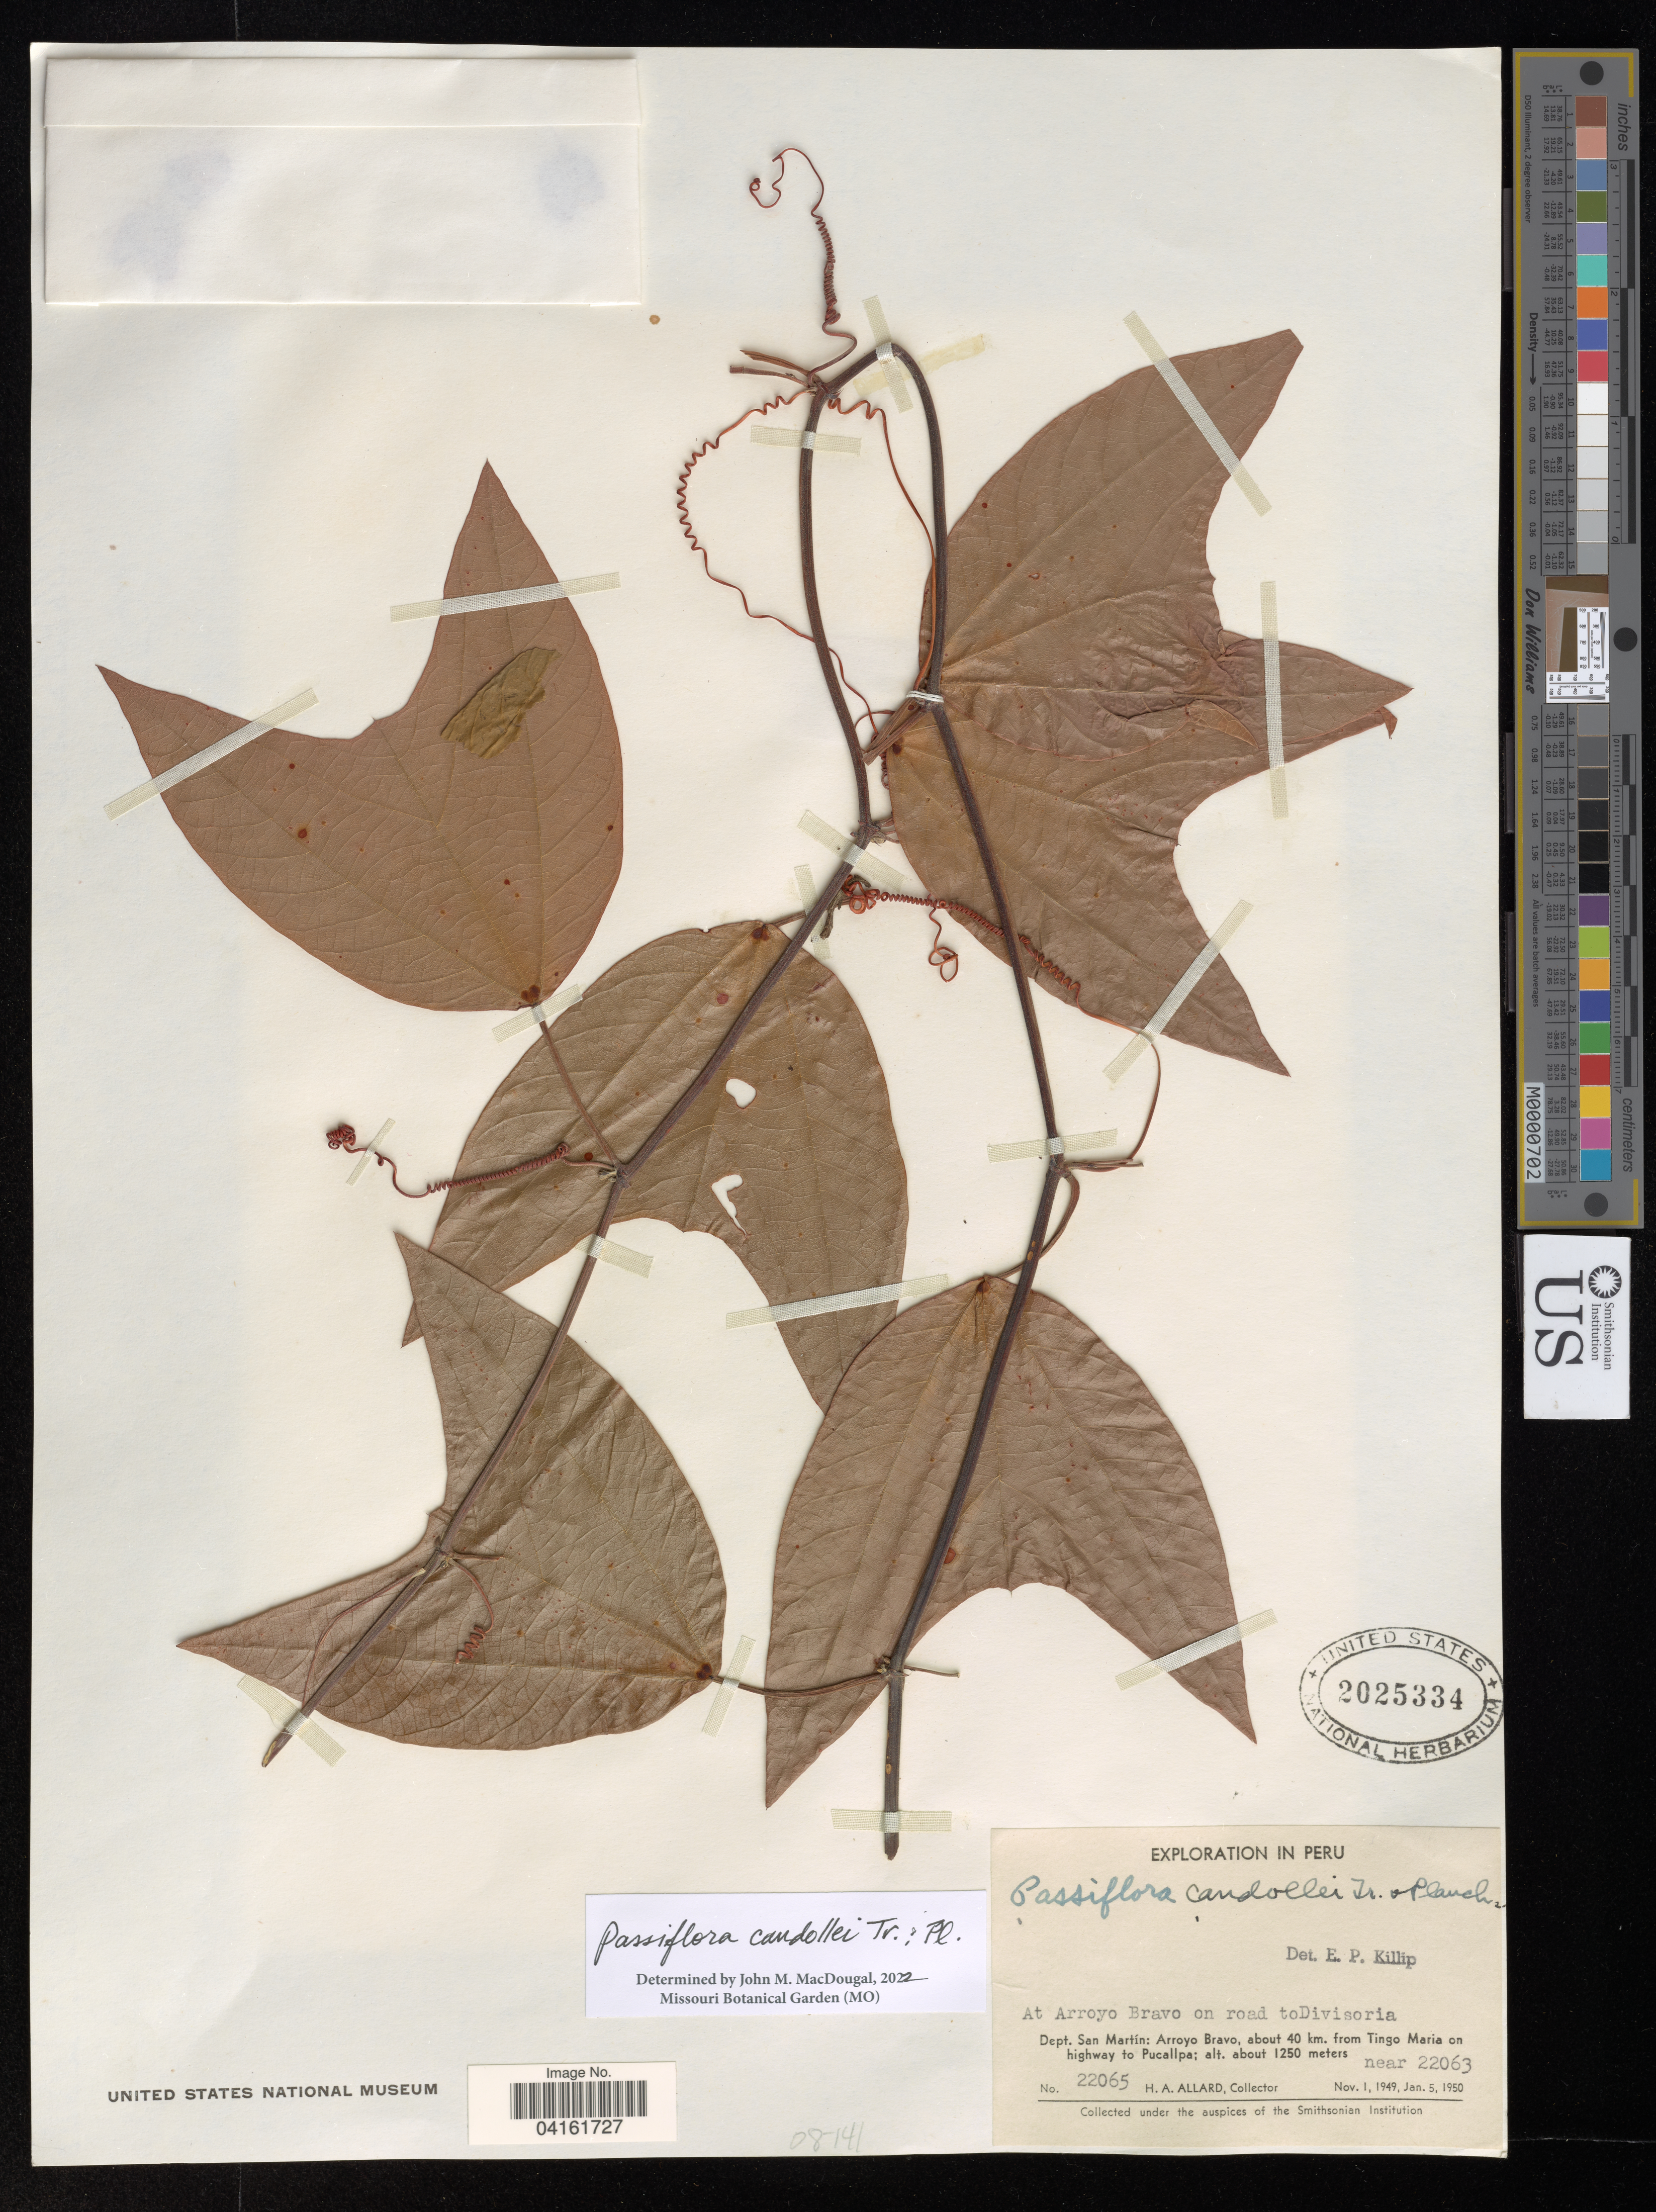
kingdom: Plantae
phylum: Tracheophyta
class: Magnoliopsida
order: Malpighiales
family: Passifloraceae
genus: Passiflora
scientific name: Passiflora candollei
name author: Triana & Planch.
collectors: H. A. Allard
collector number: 22065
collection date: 1949-11-01/1950-01-05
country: Peru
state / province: San Martin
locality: At Arroyo Bravo on road toDivisoria. Arroya Bravo, about 40 km. from Tingo Maria on highway to Pucallpa. Near 22063.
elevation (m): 1250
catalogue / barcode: US 2025334